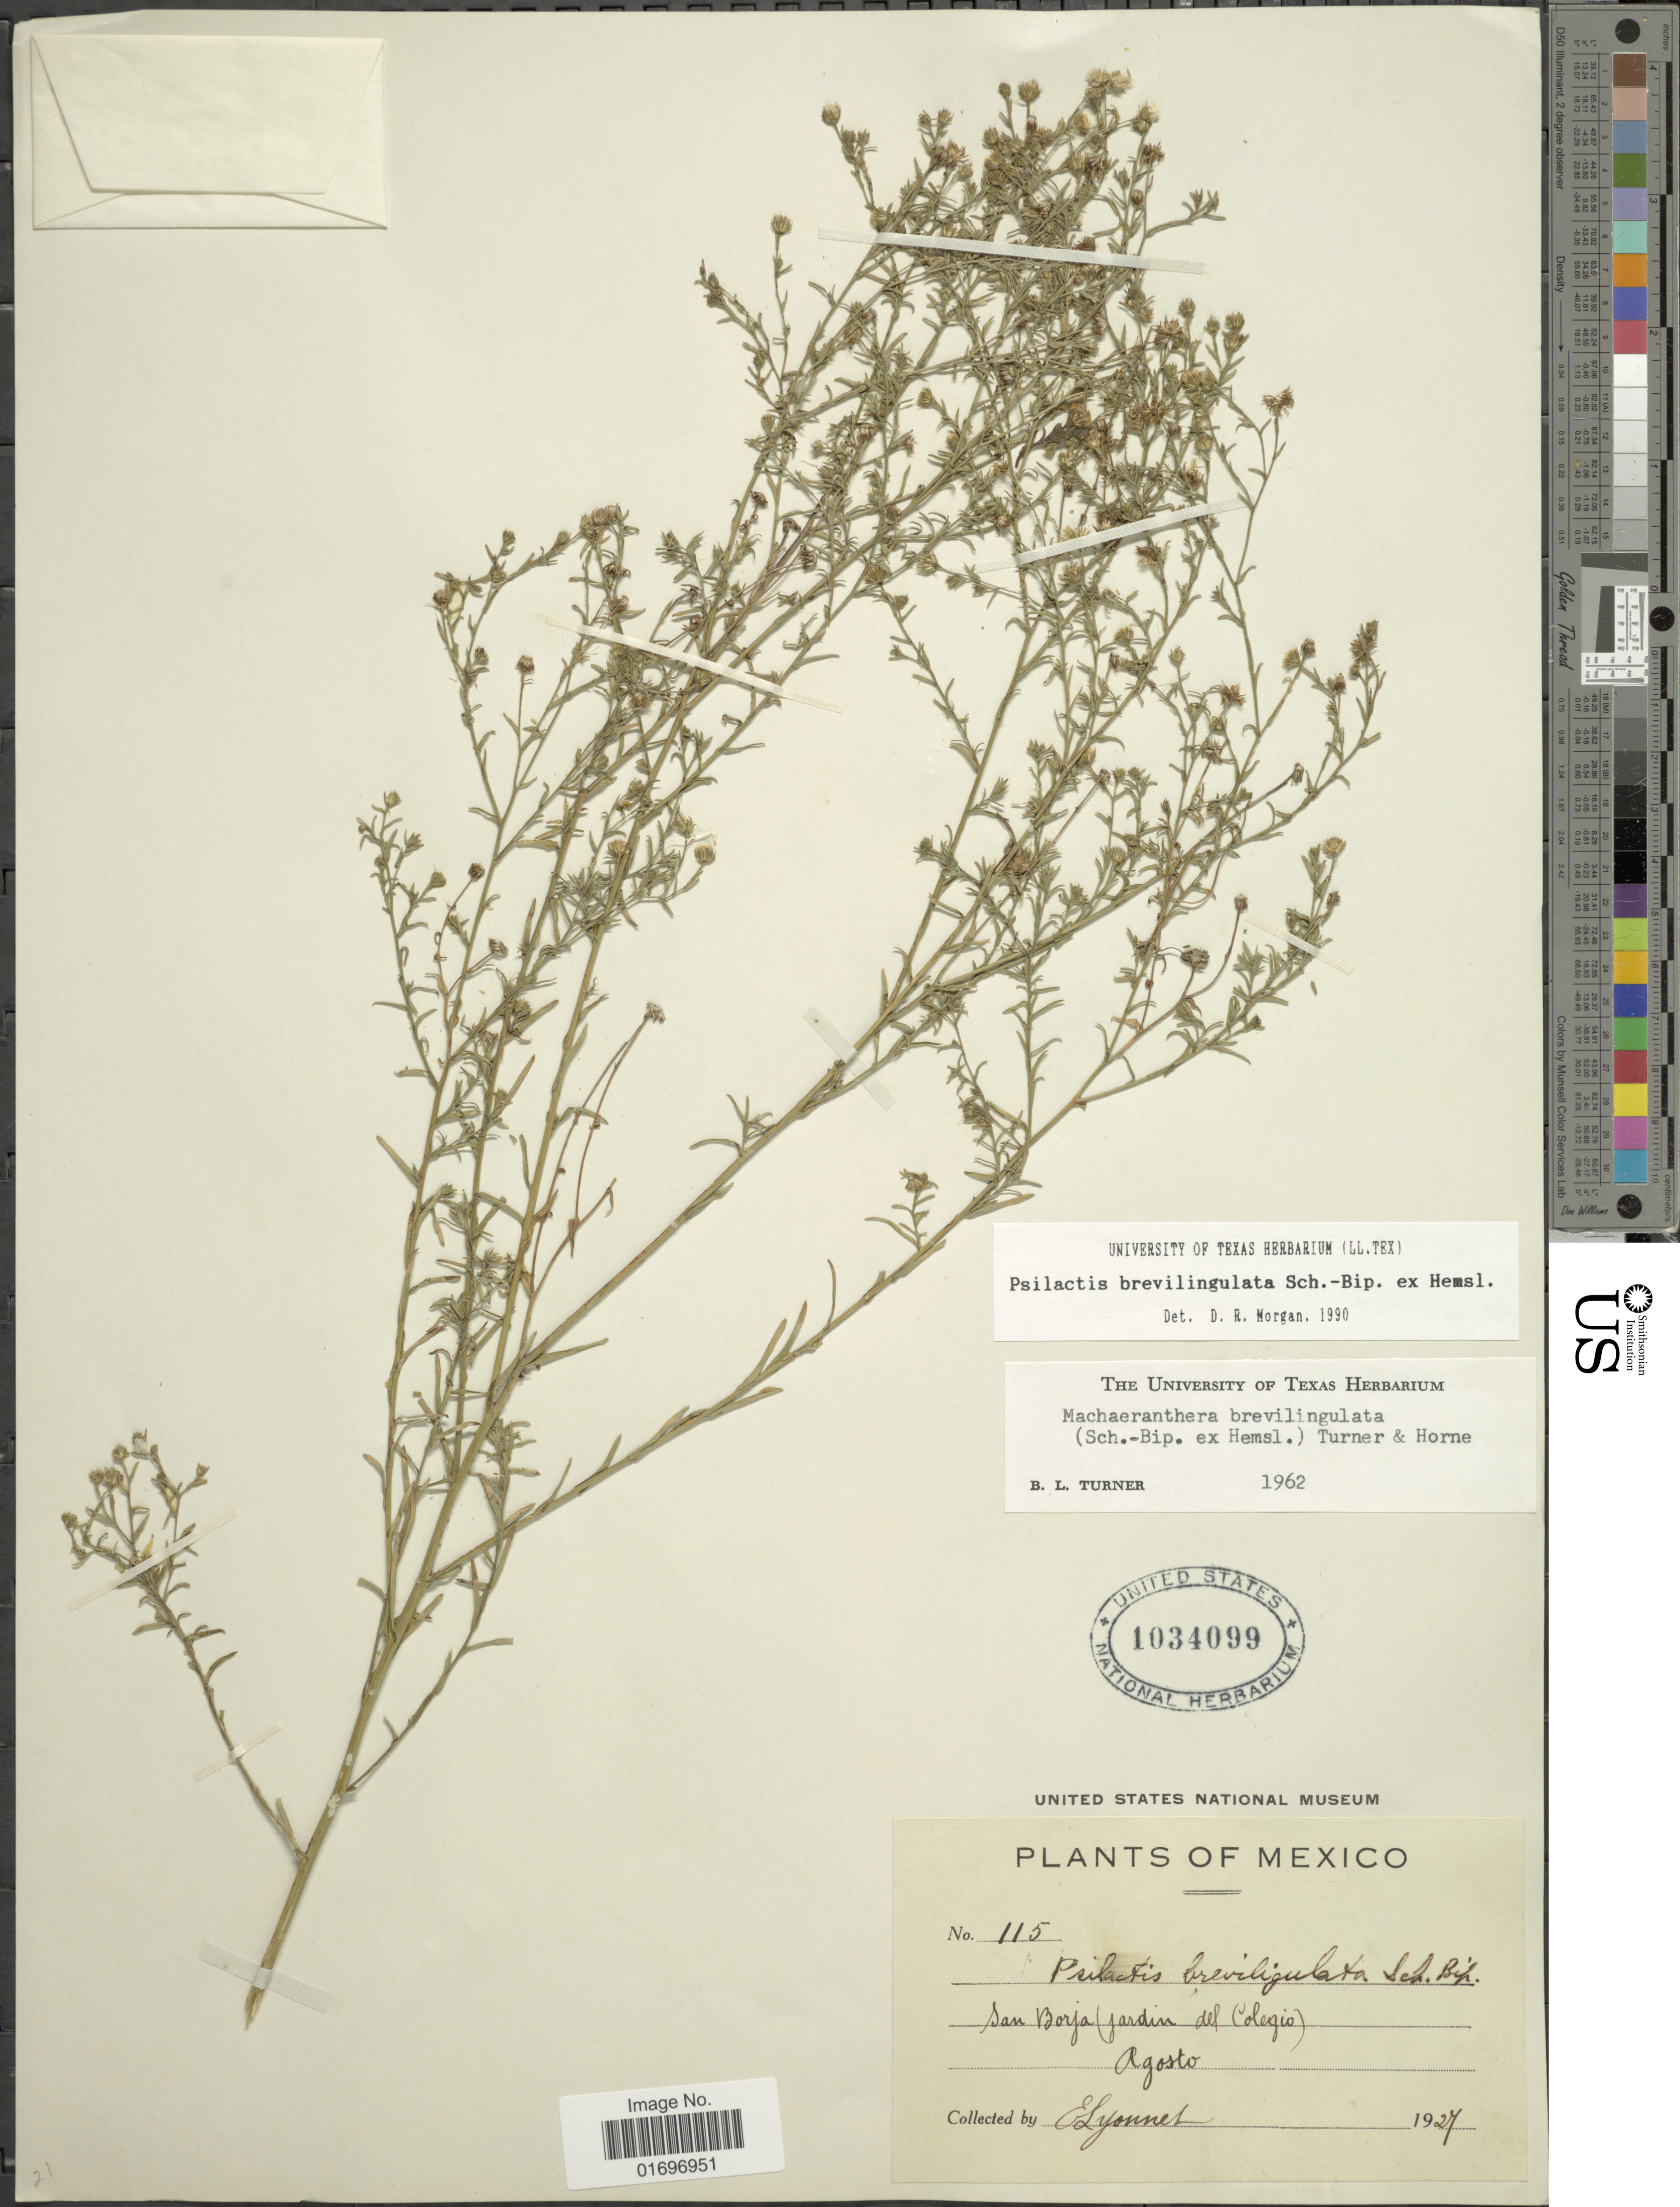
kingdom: Plantae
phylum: Tracheophyta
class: Magnoliopsida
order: Asterales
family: Asteraceae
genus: Psilactis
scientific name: Psilactis brevilingulata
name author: Sch. Bip. ex Hemsl.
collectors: E. Lyonnet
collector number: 115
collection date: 1927-08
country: Mexico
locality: San Borja (jardin del Colegio)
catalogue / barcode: US 1034099